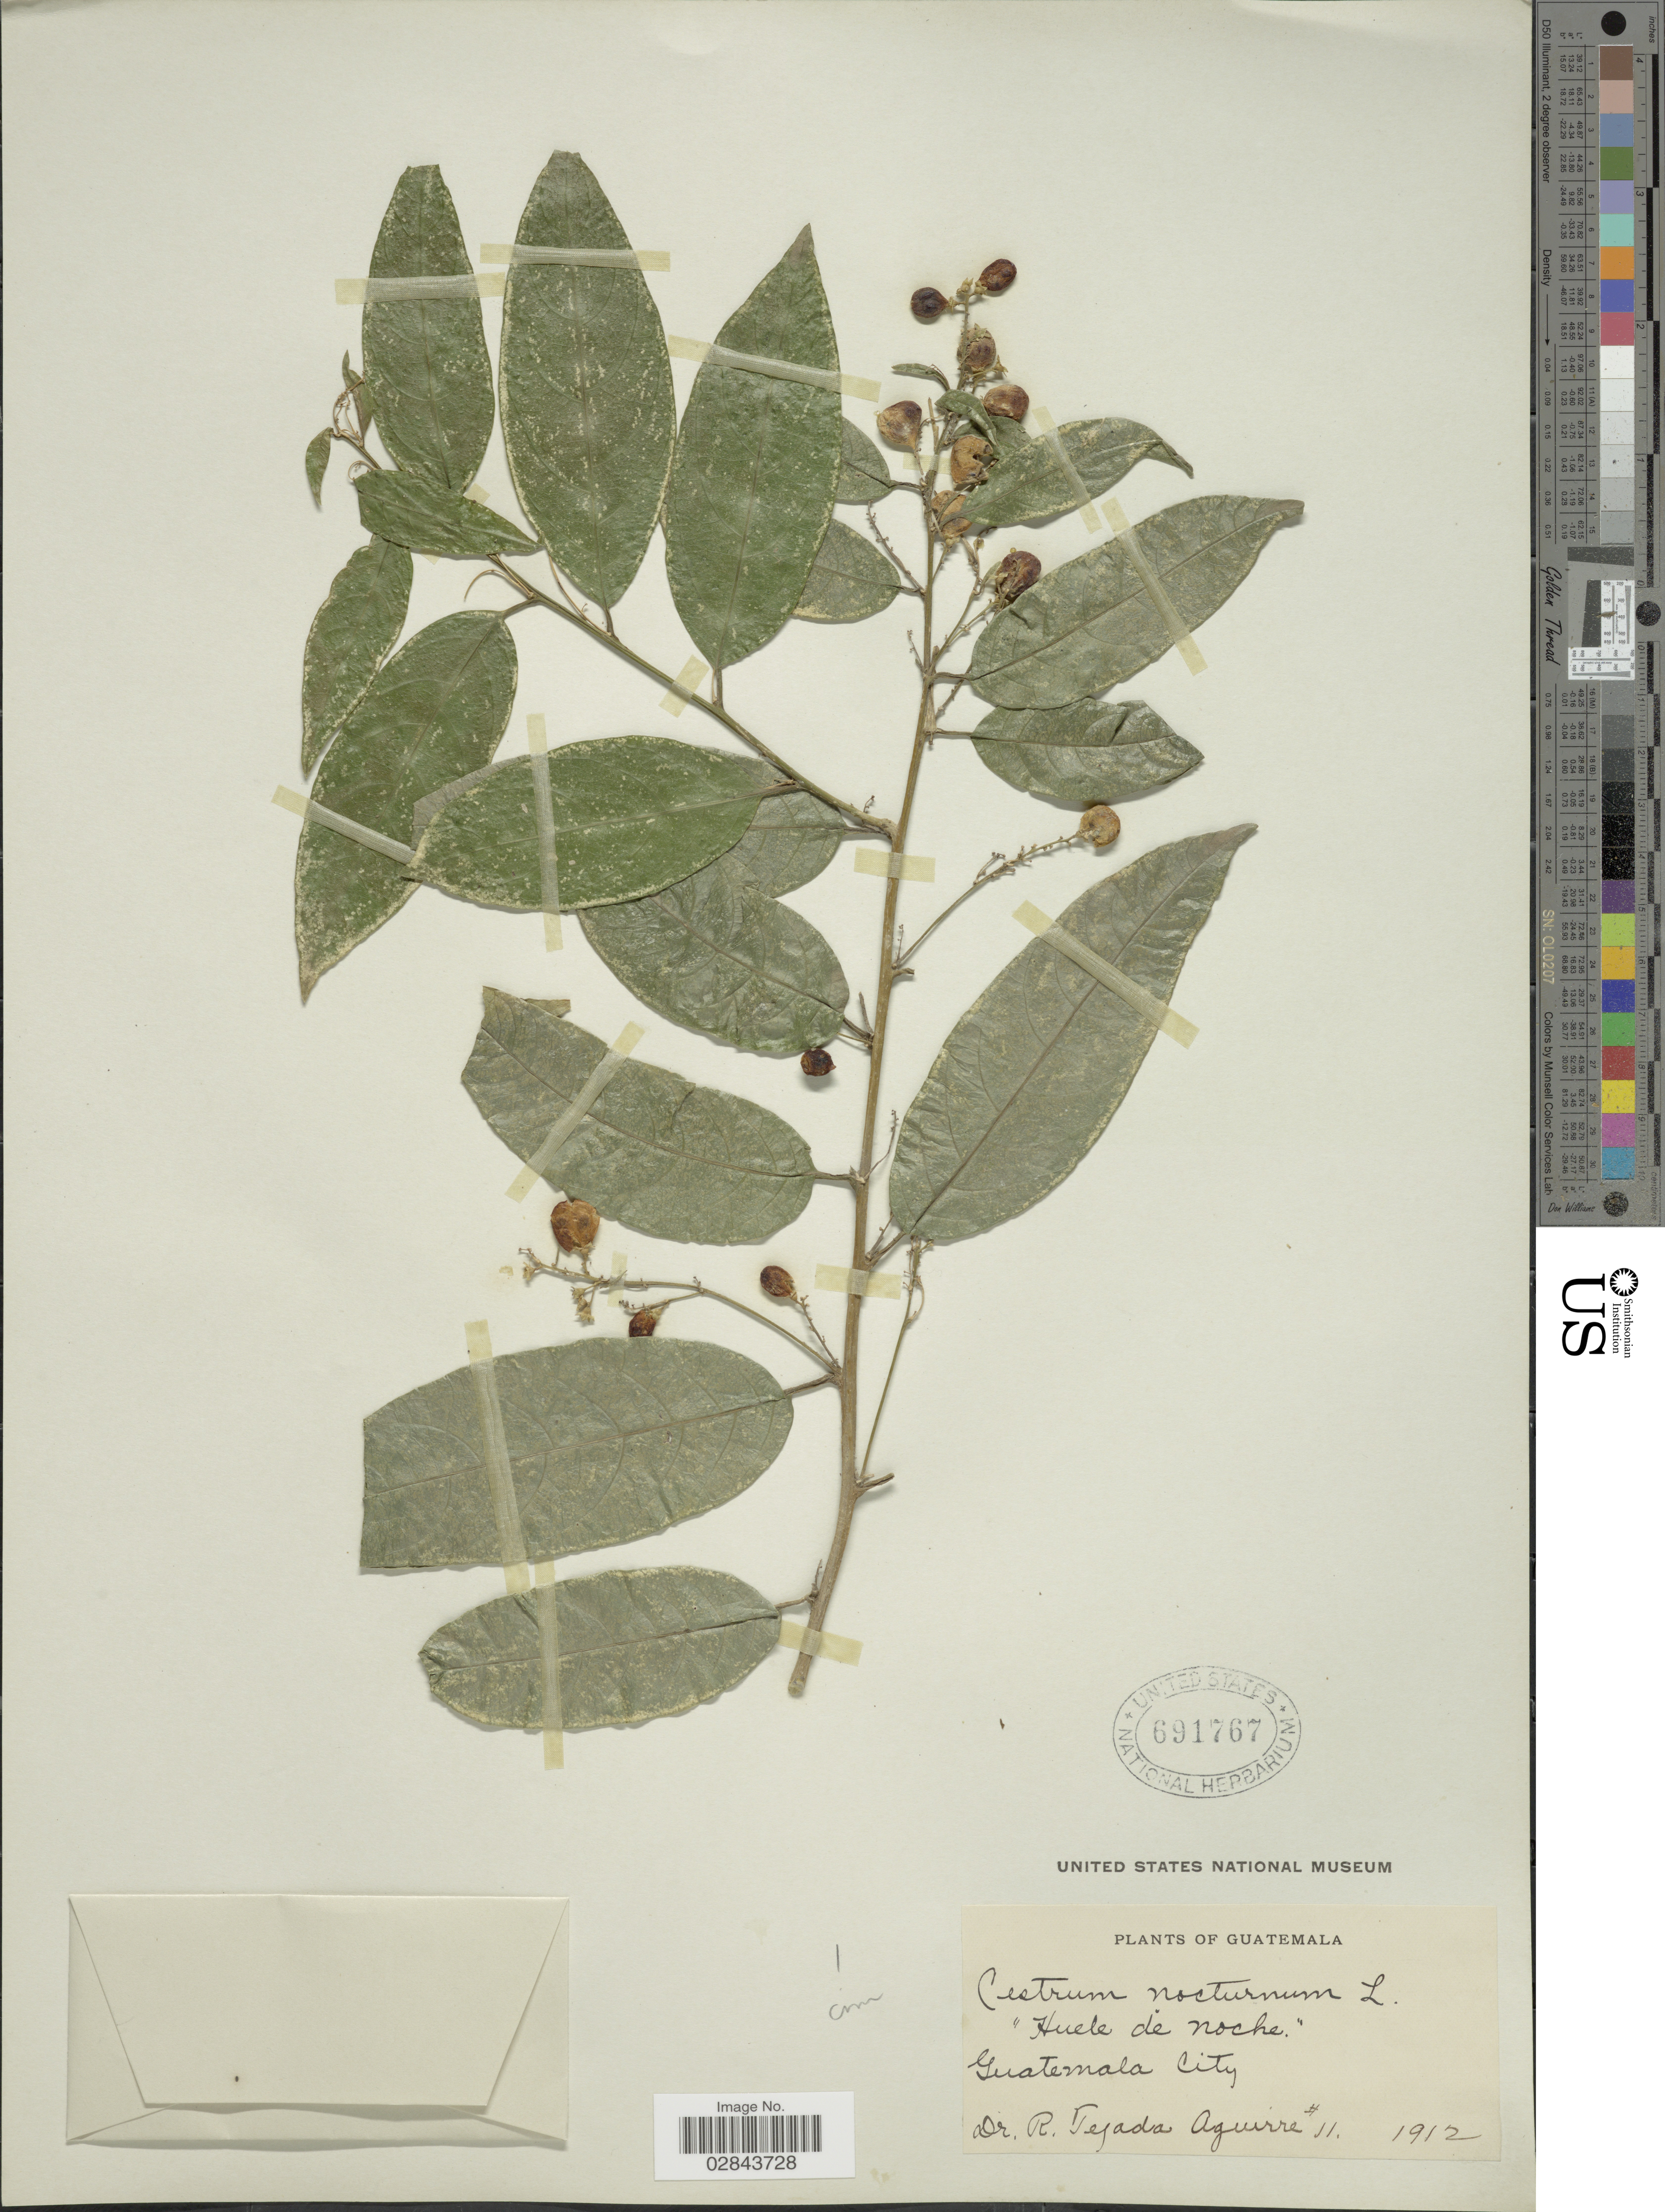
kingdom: Plantae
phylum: Tracheophyta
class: Magnoliopsida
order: Solanales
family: Solanaceae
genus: Cestrum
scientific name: Cestrum nocturnum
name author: L.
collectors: R. Aguirre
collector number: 11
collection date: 1912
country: Guatemala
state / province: Guatemala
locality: Guatemala City.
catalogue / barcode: US 691767